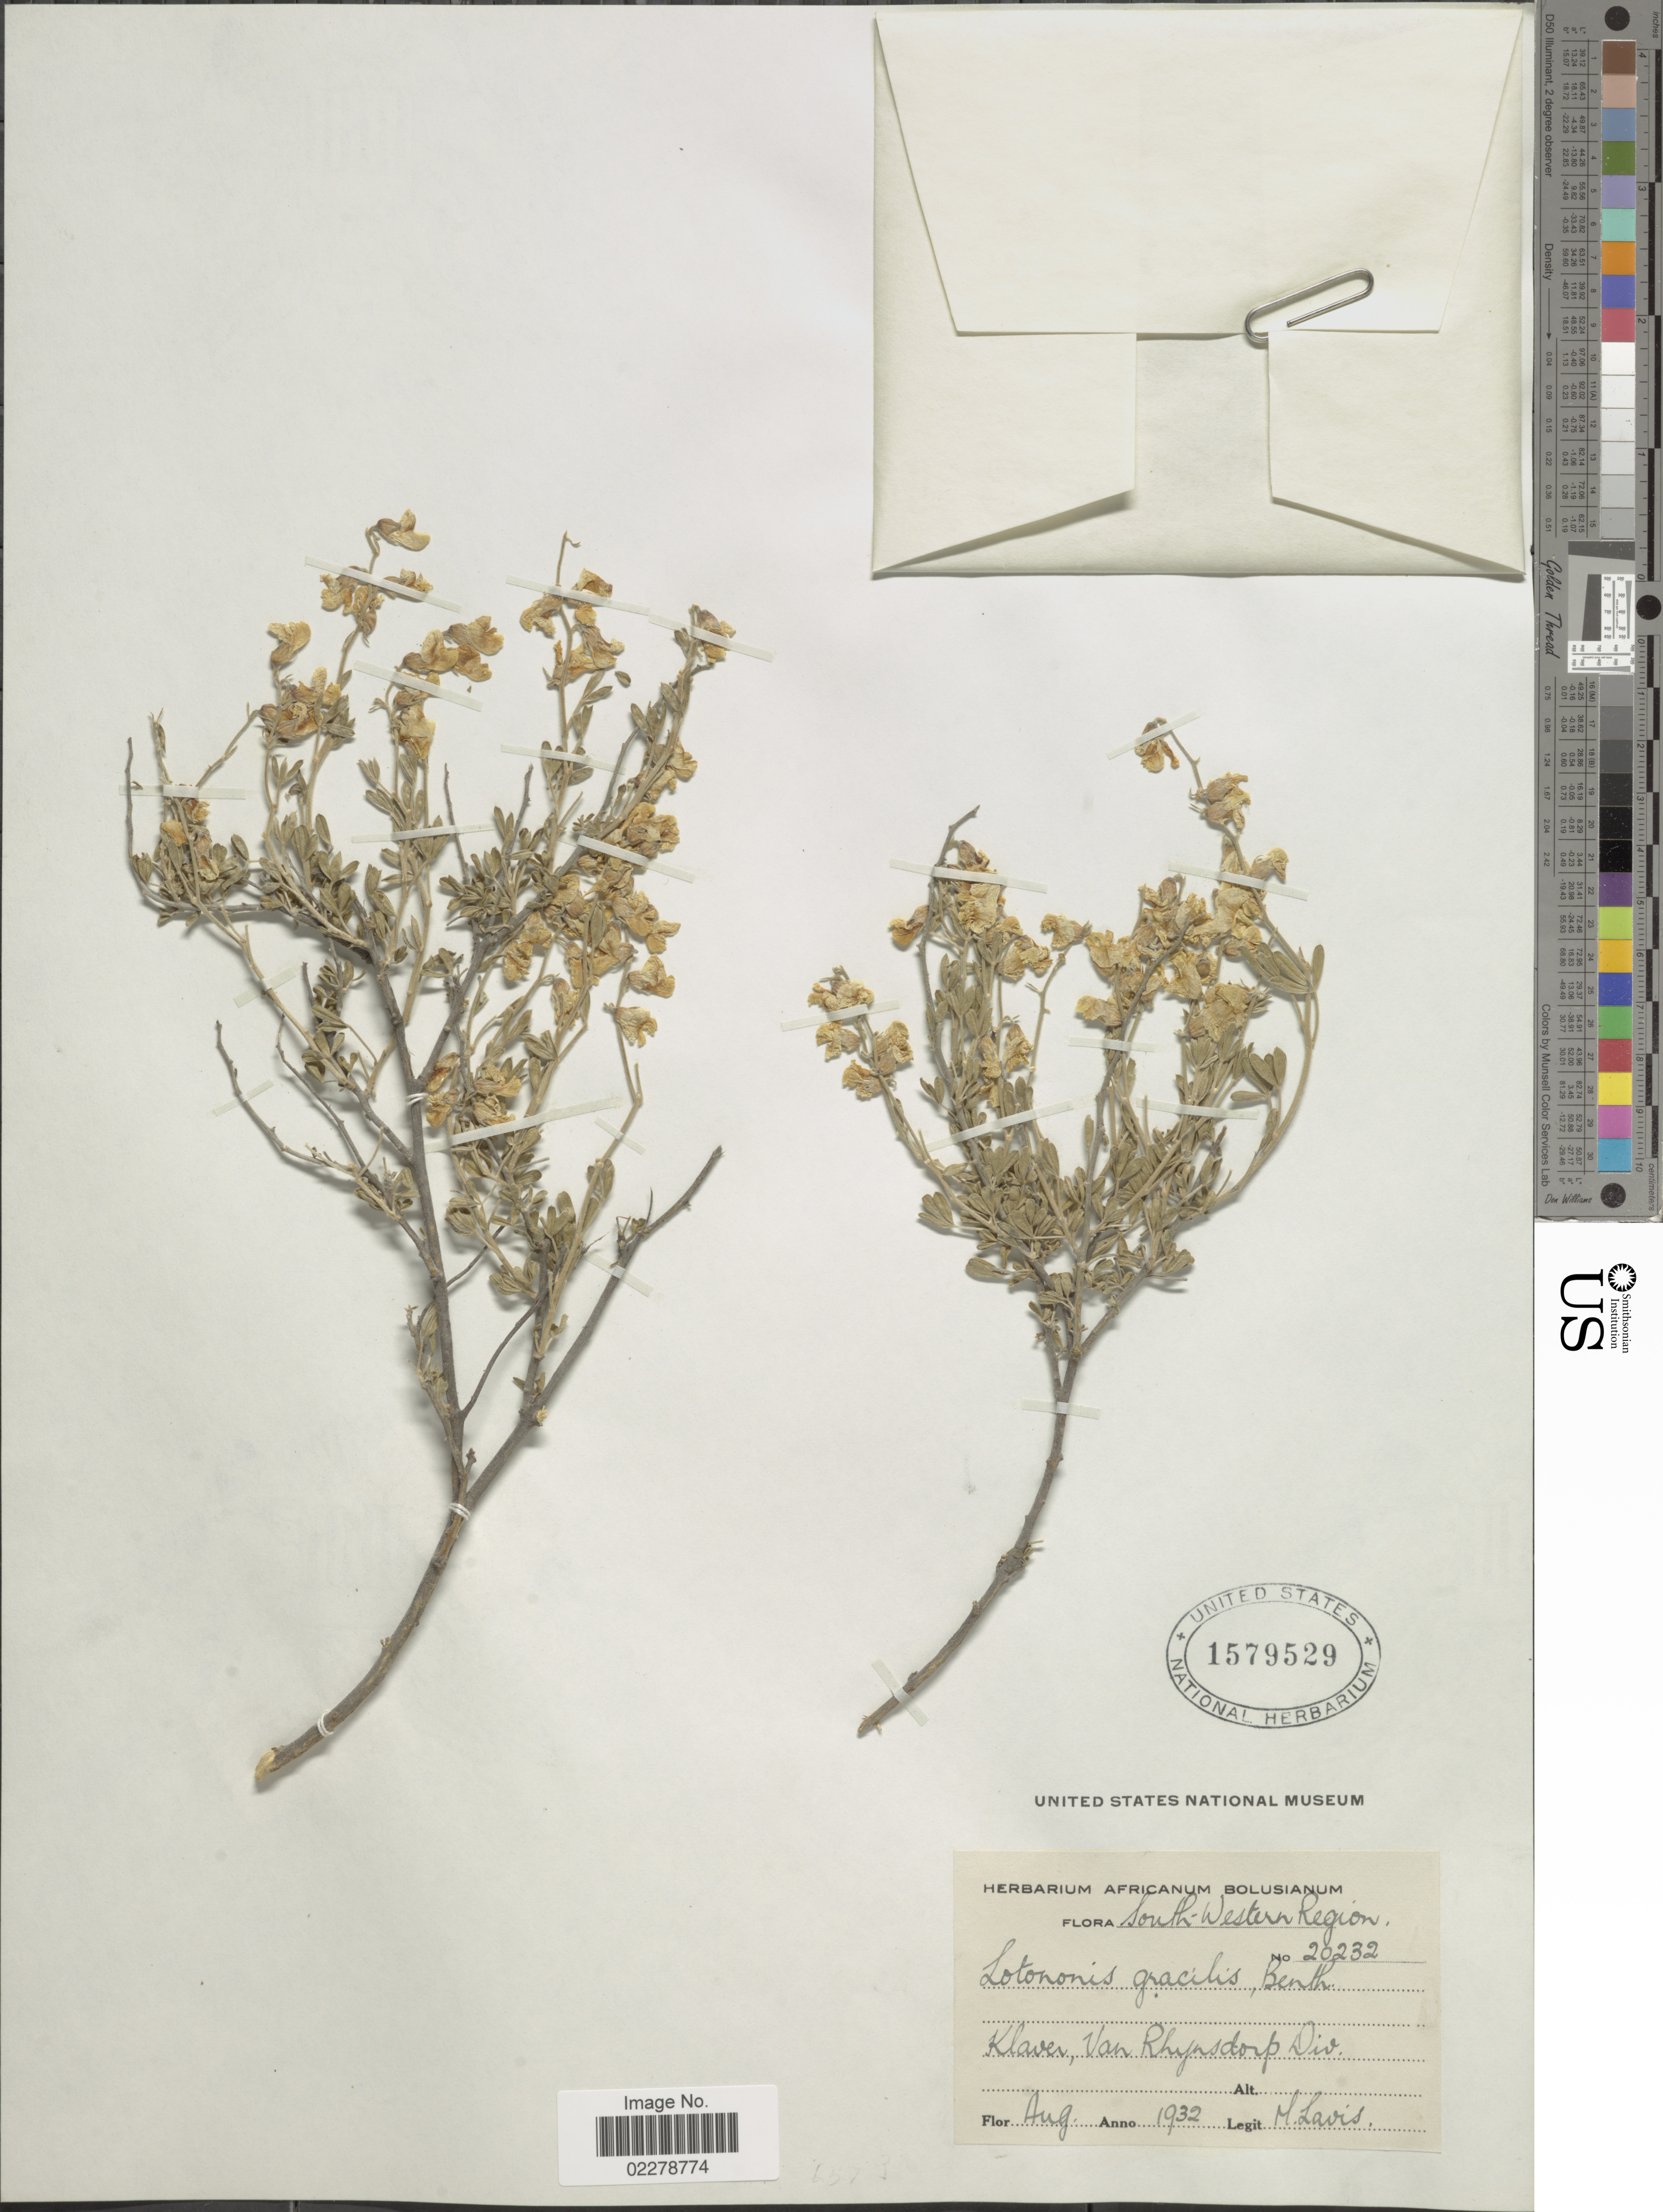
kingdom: Plantae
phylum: Tracheophyta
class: Magnoliopsida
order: Fabales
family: Fabaceae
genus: Lotononis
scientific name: Lotononis gracilis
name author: Benth.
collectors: M. Lavis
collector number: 20232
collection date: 1932-08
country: South Africa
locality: South-Western Region. Klaver, Vanrhynsdorp Div.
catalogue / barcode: US 1579529